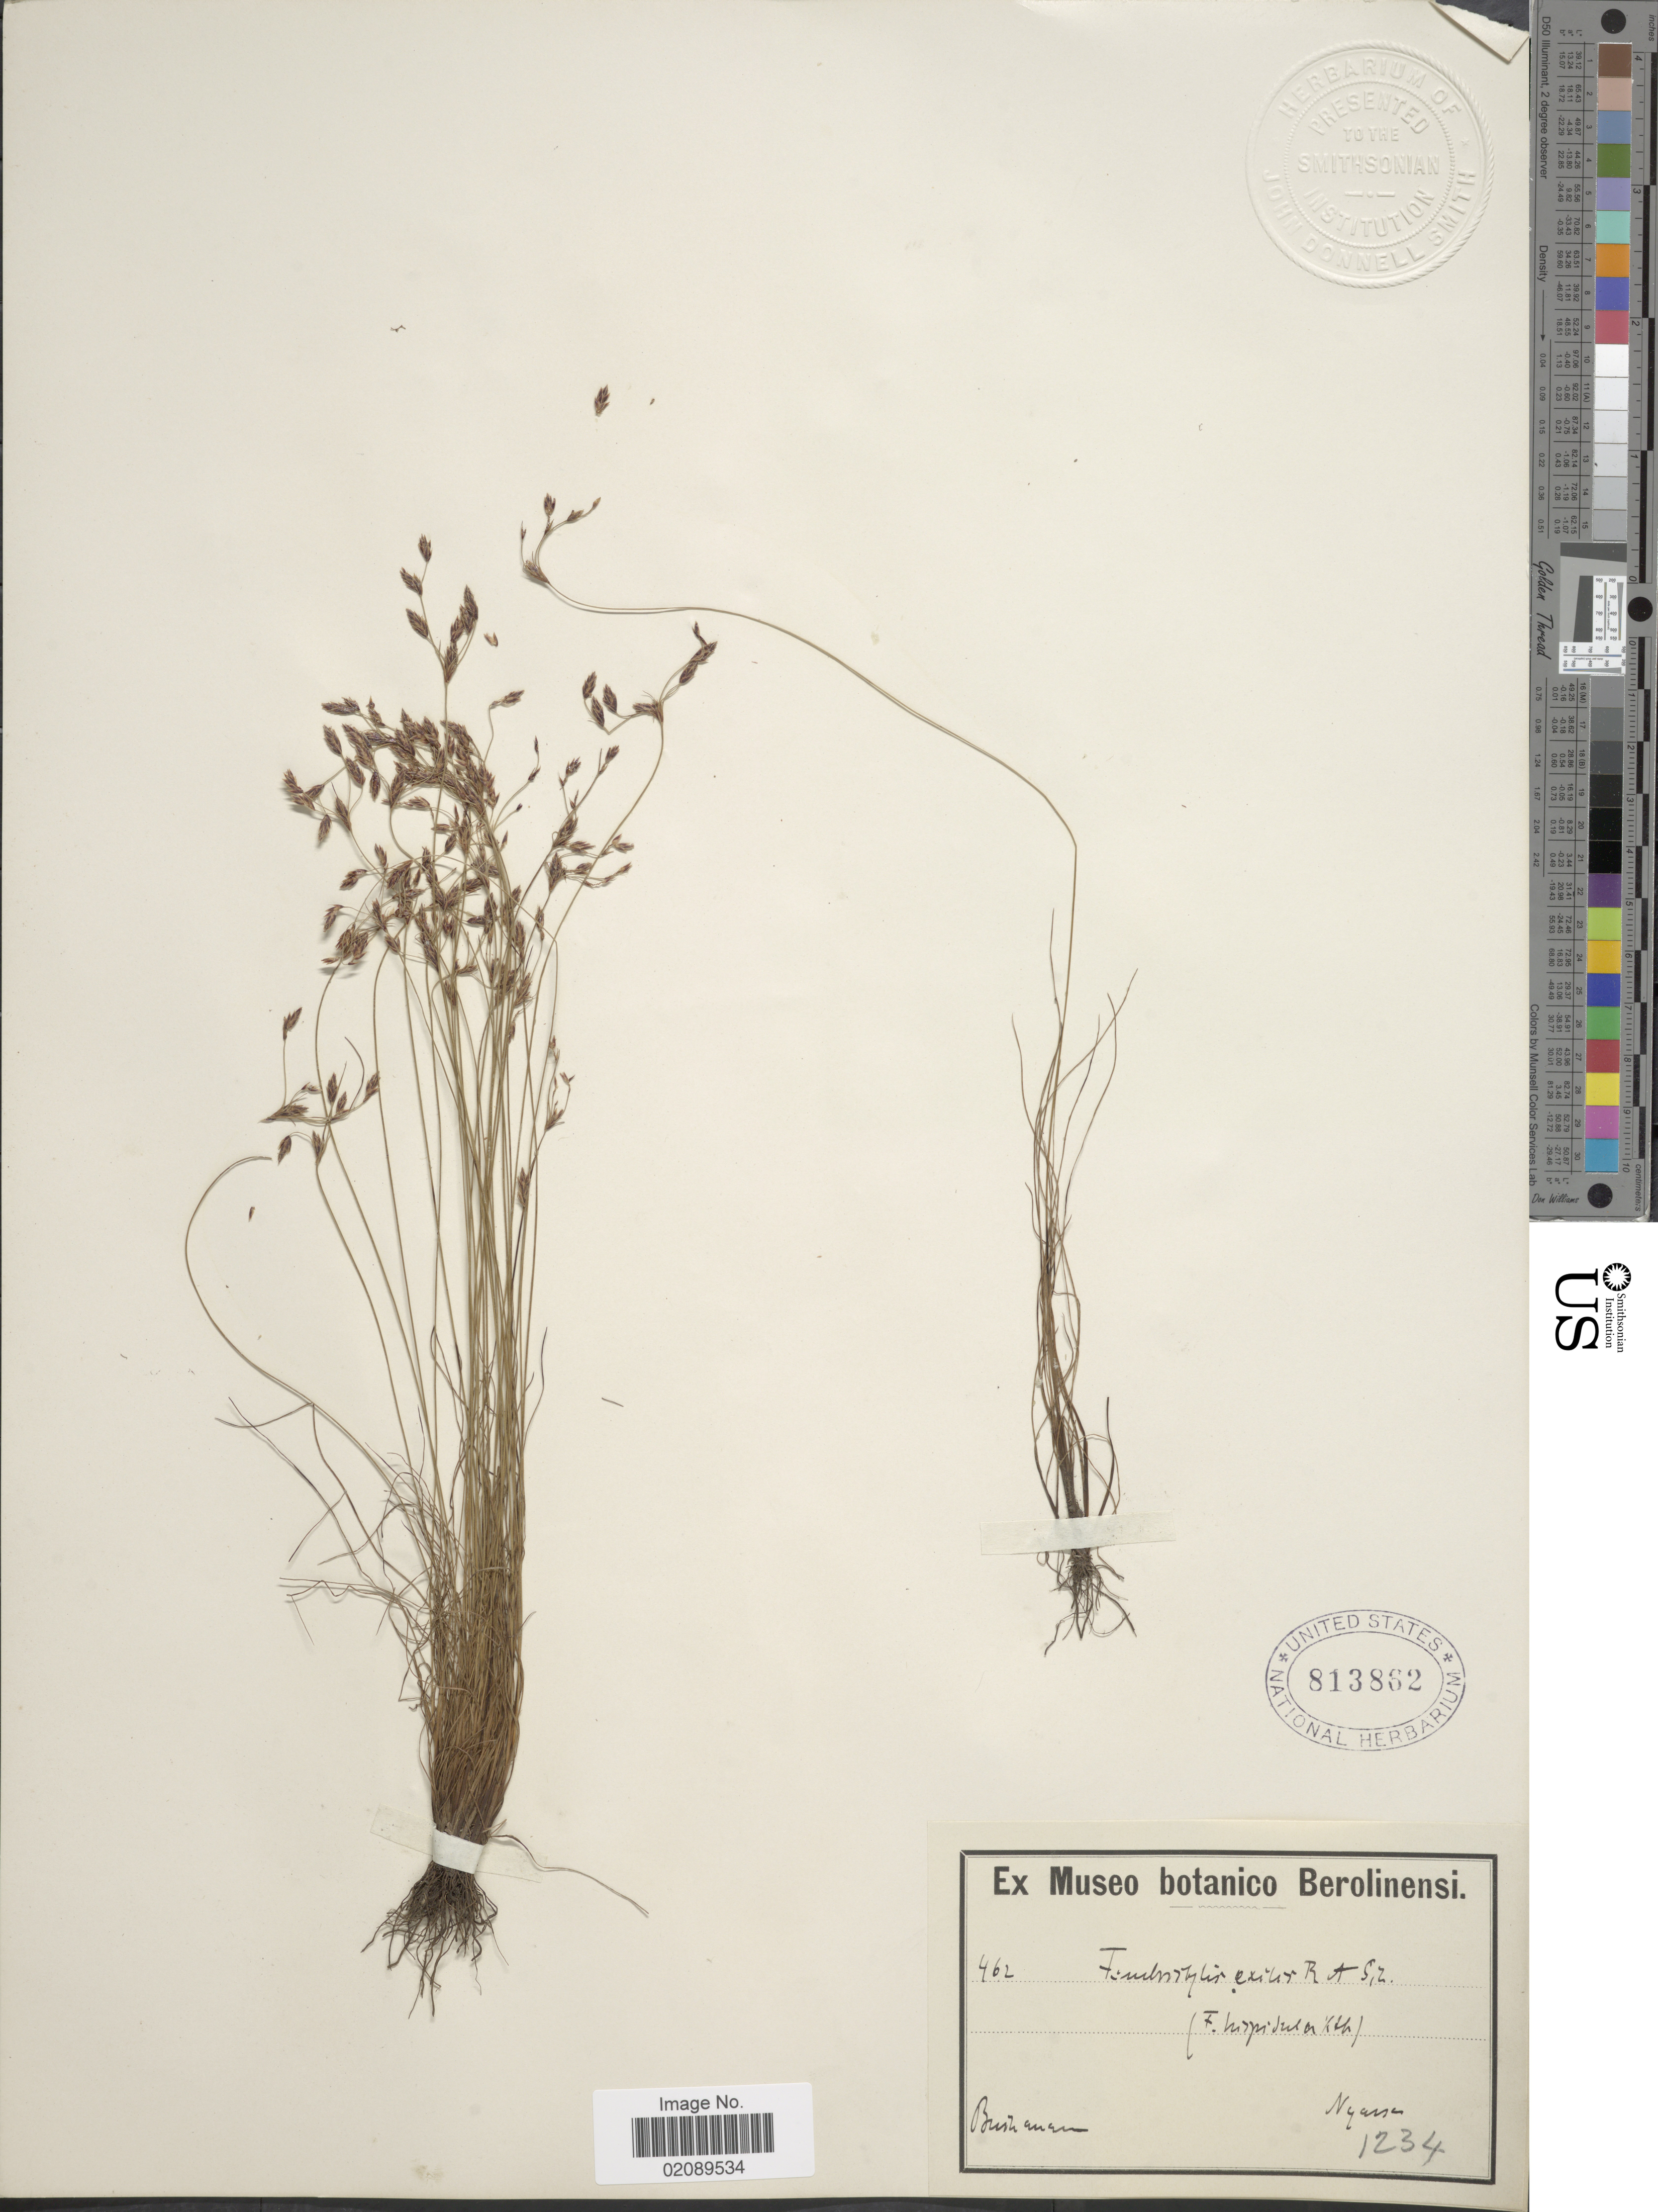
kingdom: Plantae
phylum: Tracheophyta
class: Liliopsida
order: Poales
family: Cyperaceae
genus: Bulbostylis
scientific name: Bulbostylis hispidula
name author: (Vahl) R.W. Haines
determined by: Strong, Mark T., (BOT), Smithsonian Institution - National Museum of Natural History (UNITED STATES)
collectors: -. Buchanan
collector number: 1234/462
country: Malawi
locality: Nyasa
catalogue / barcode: US 813862